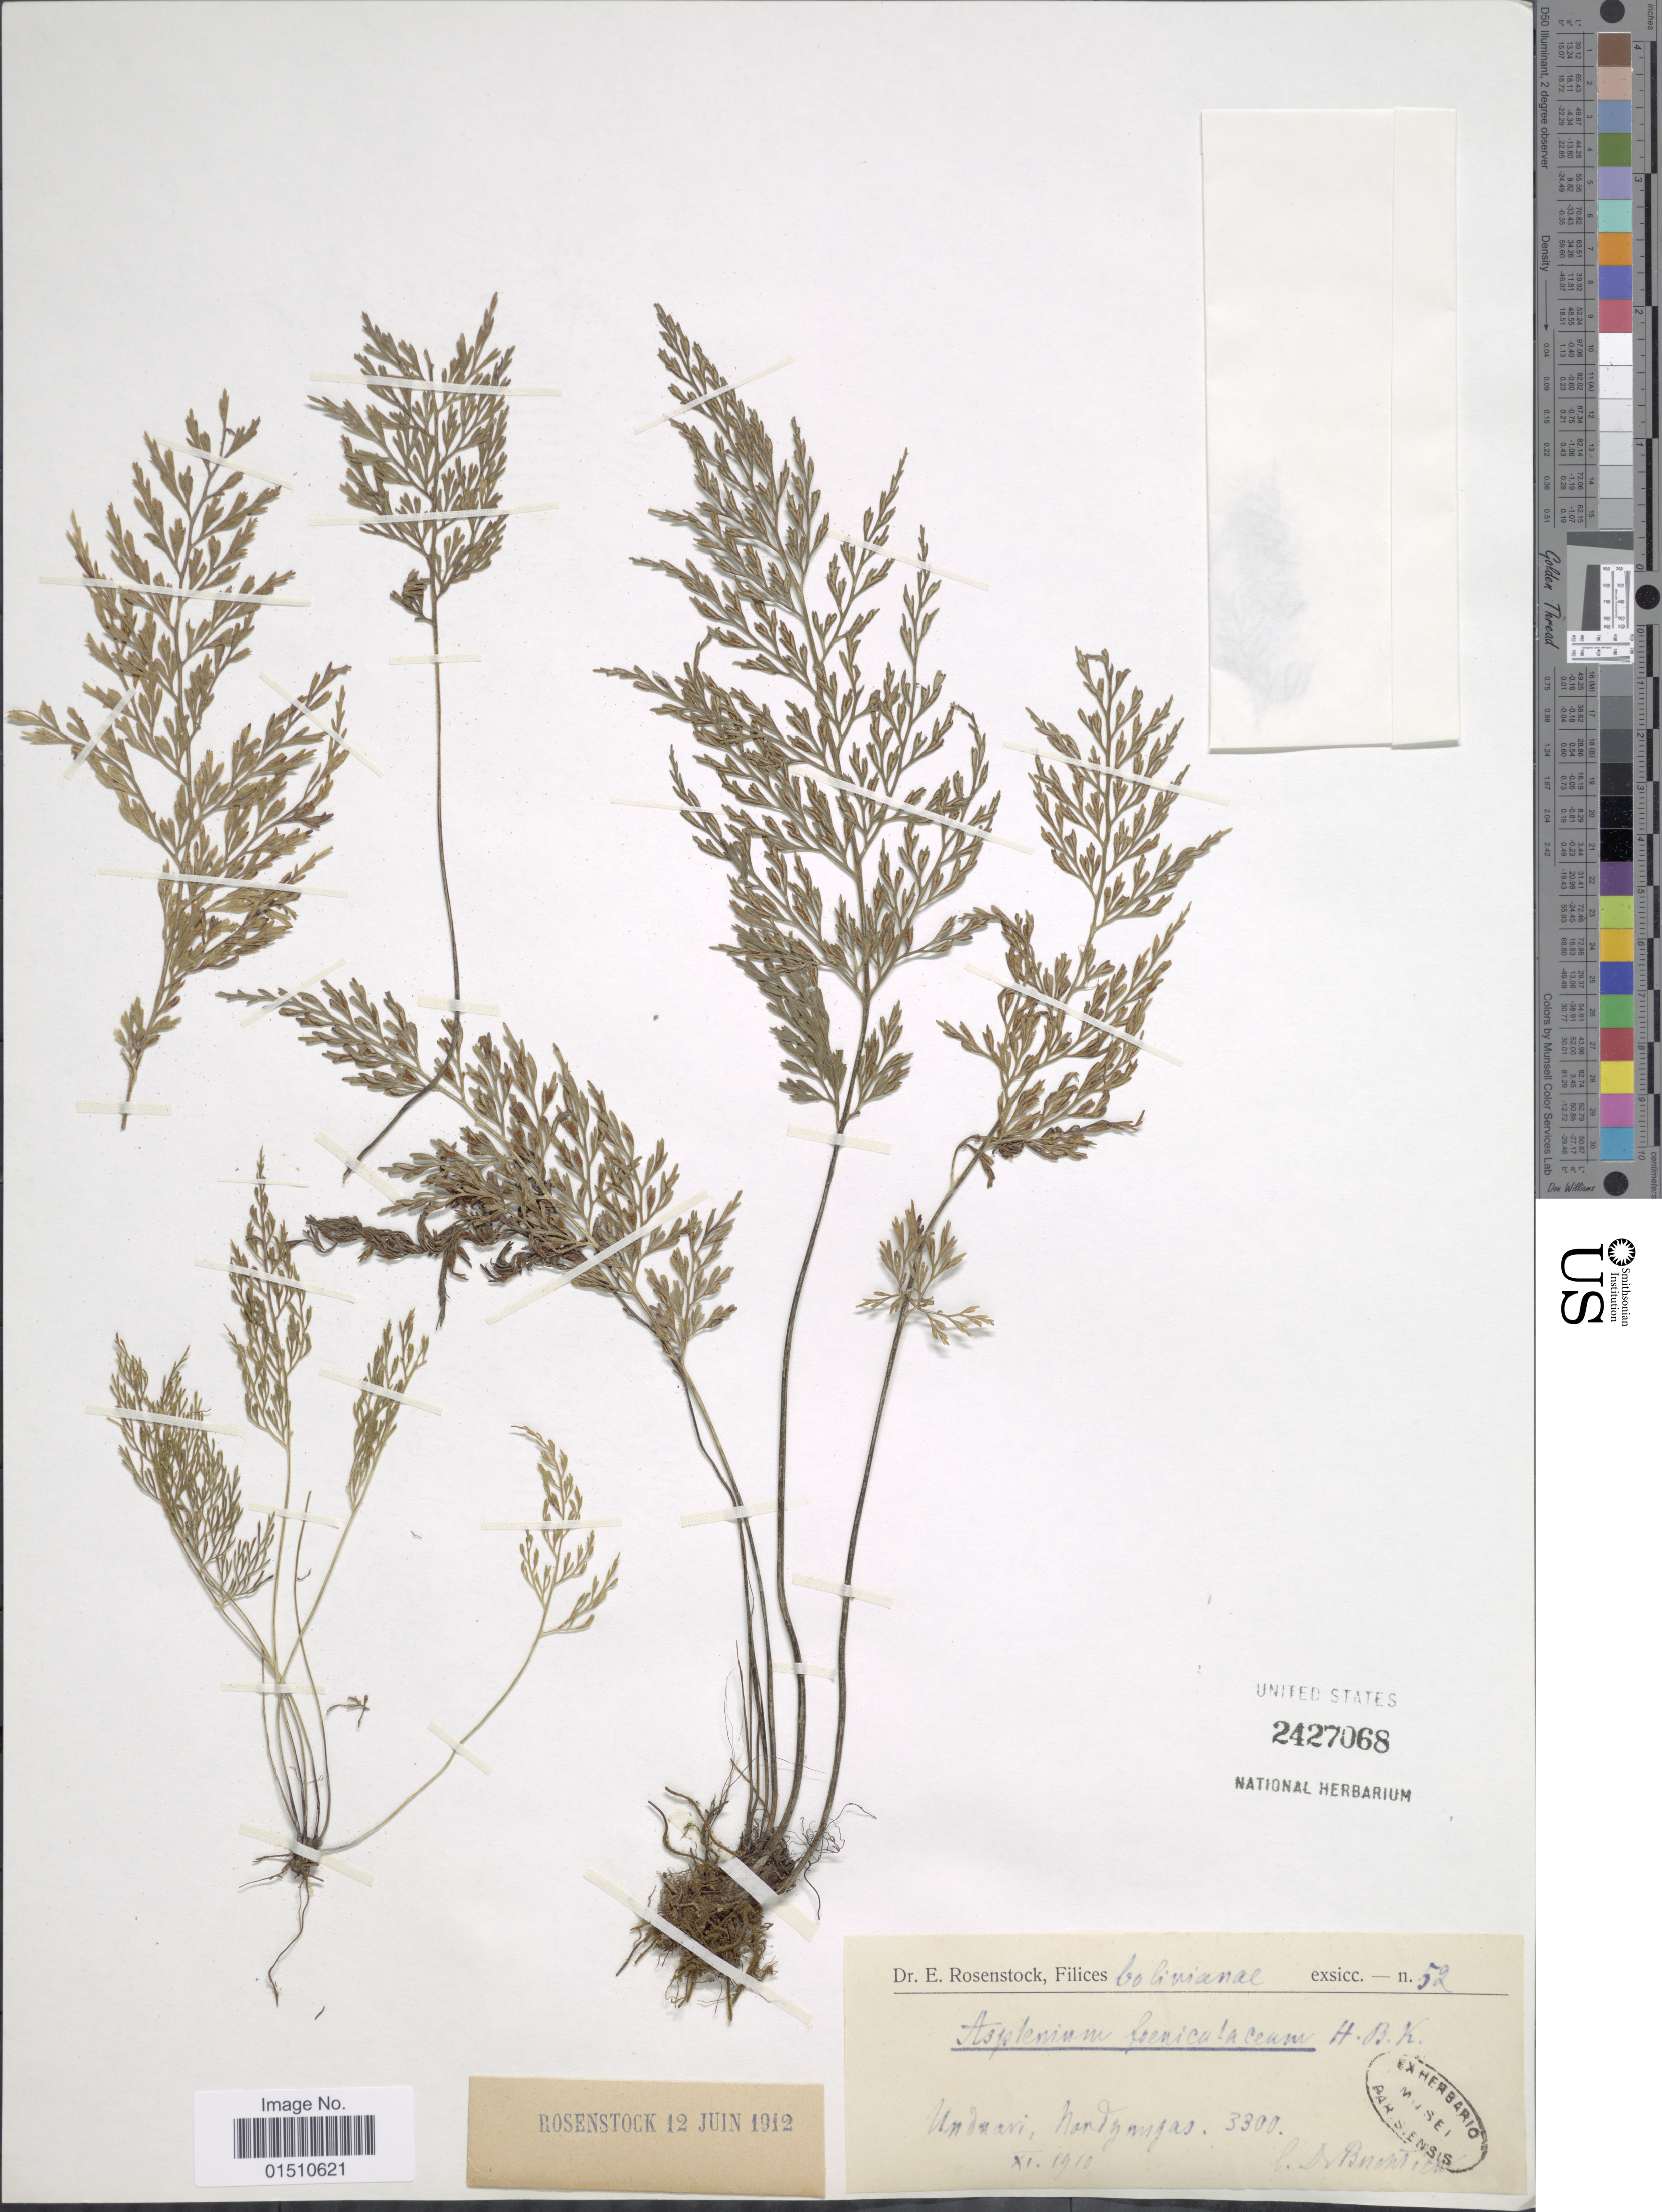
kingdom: Plantae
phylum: Tracheophyta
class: Polypodiopsida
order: Polypodiales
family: Aspleniaceae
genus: Asplenium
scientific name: Asplenium cuspidatum var. foeniculaceum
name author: (Kunth) C.V. Morton & Lellinger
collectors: O. Buchtien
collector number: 52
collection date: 1910-11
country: Bolivia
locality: Bolivianae, Unduavi, Nordyungas.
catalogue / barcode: US 2427068